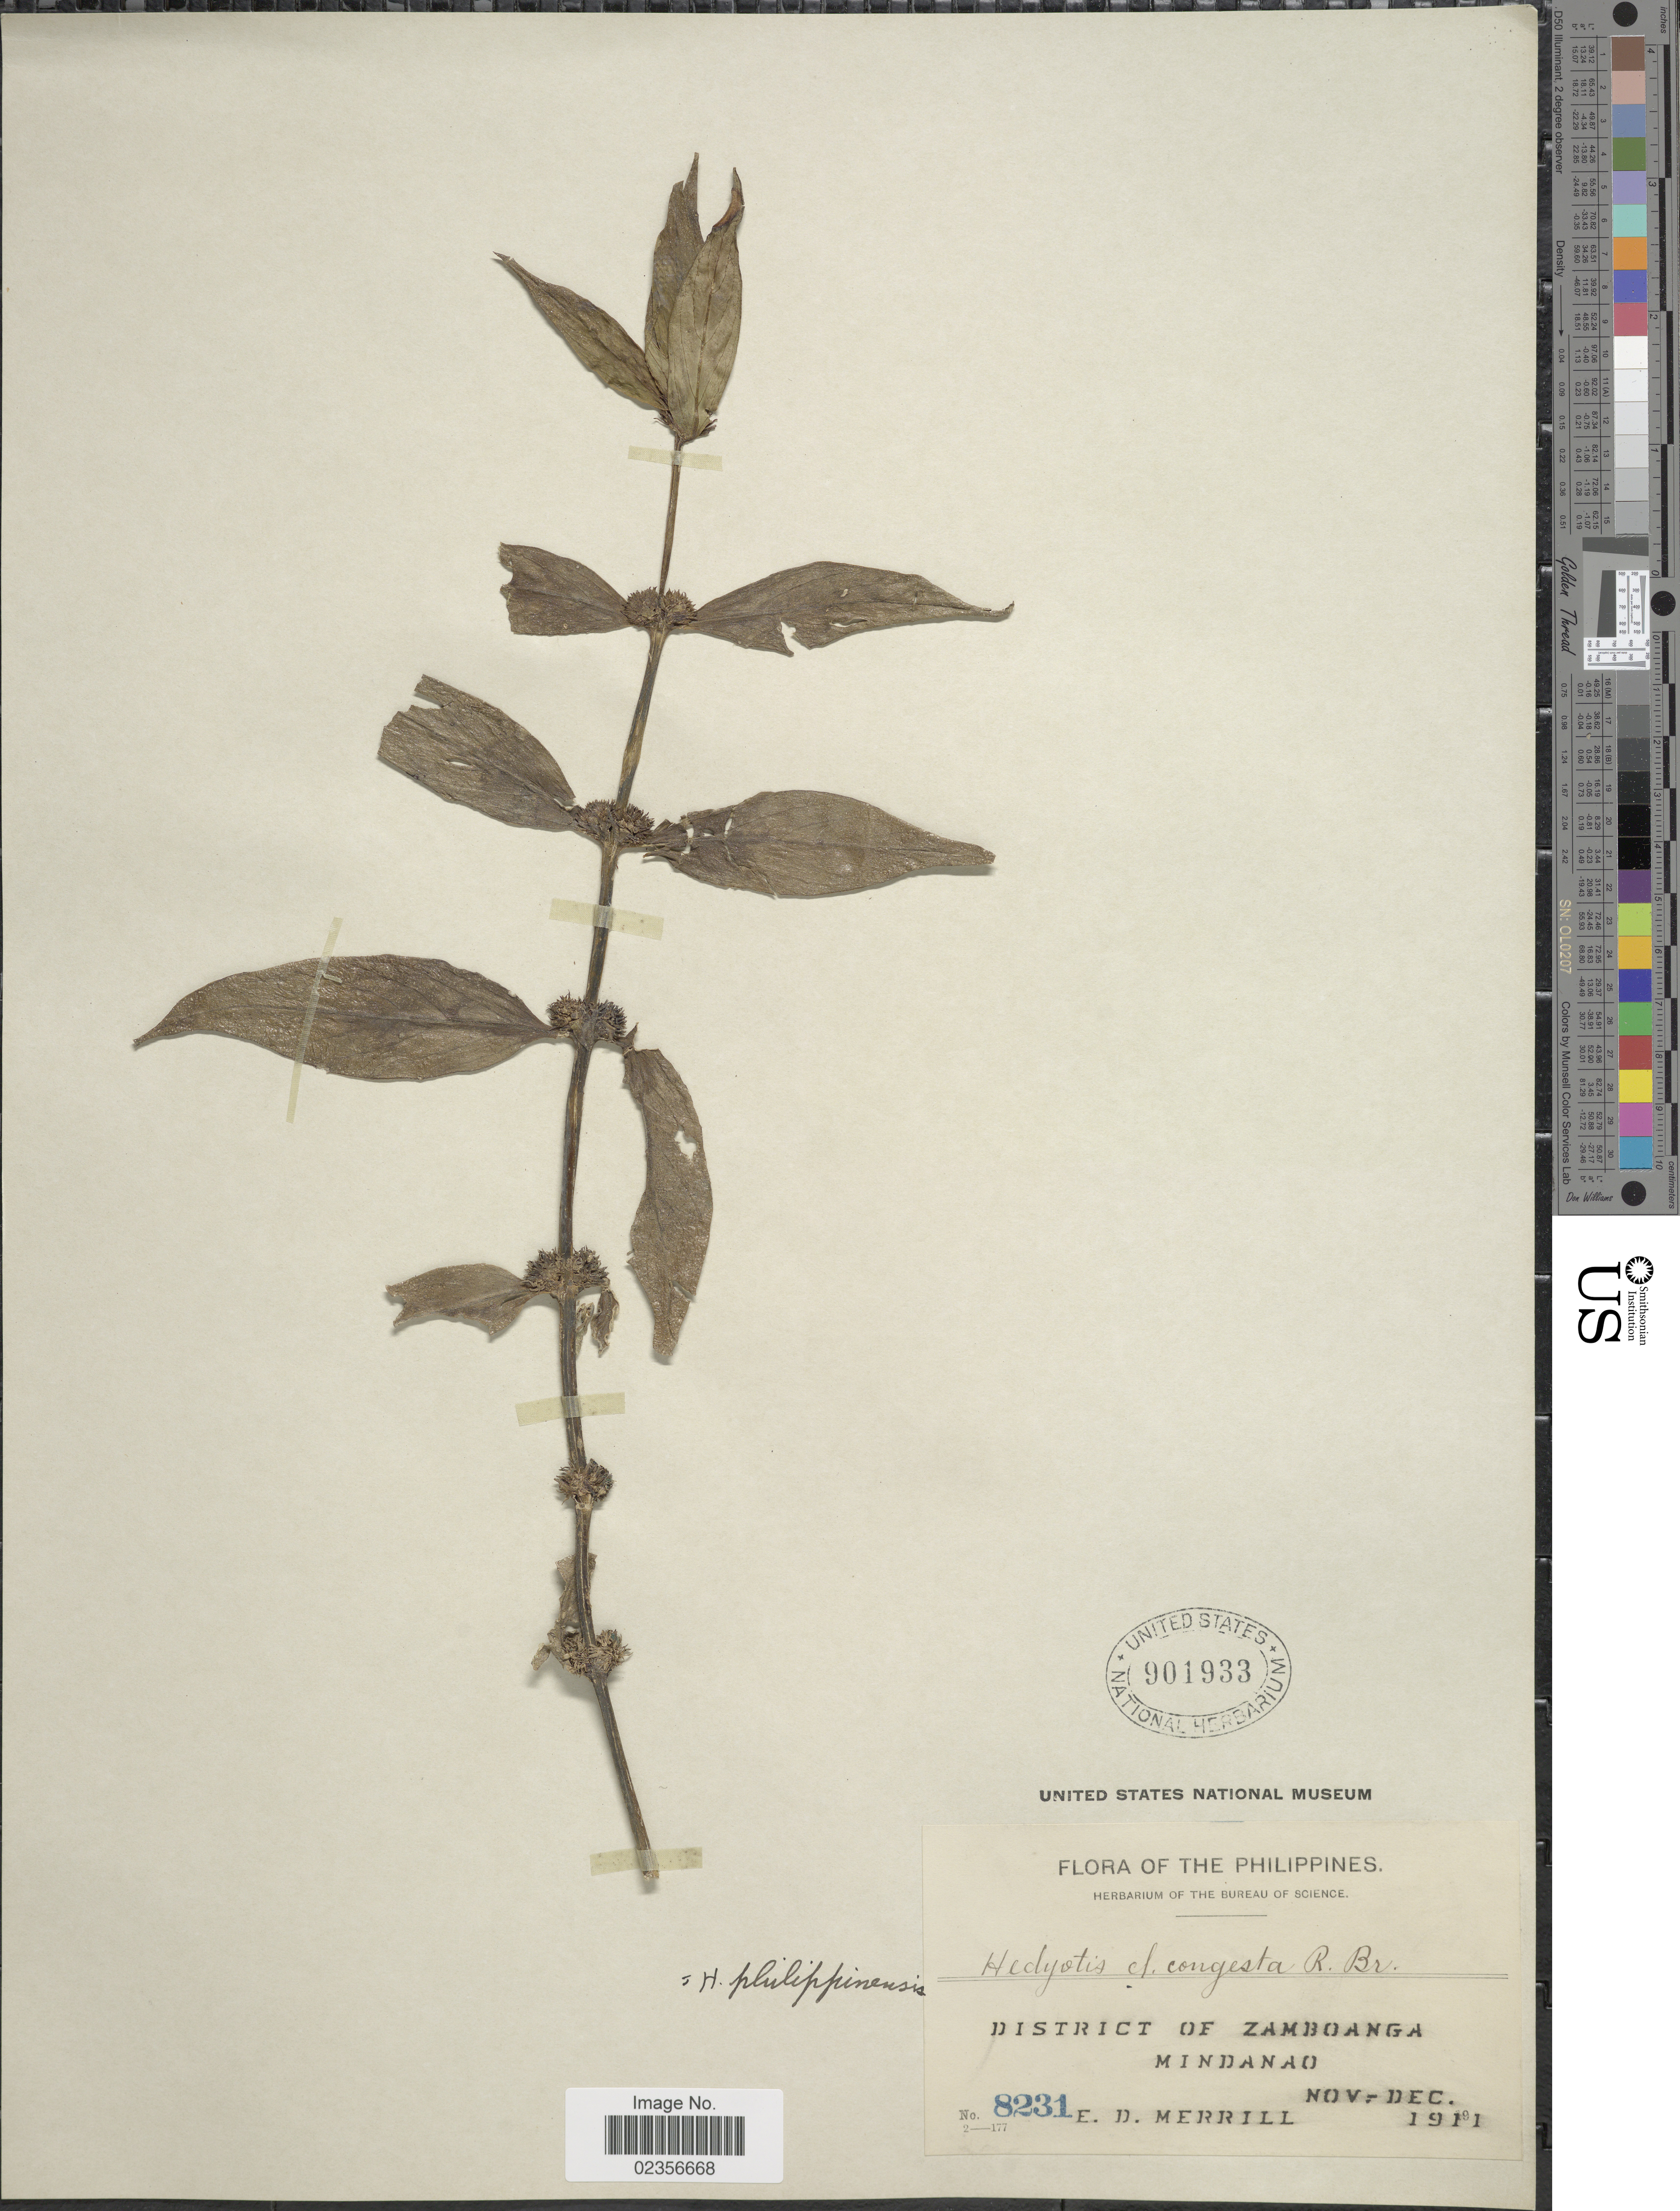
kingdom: Plantae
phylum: Tracheophyta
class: Magnoliopsida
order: Gentianales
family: Rubiaceae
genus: Hedyotis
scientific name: Hedyotis philippensis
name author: (Willd. ex Spreng.) Merr. ex C.B. Rob.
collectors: E. D. Merrill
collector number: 8231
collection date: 1911-11/1911-12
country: Philippines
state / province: Zamboanga Peninsula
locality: District of Zamboanga, Mindanao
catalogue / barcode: US 901933